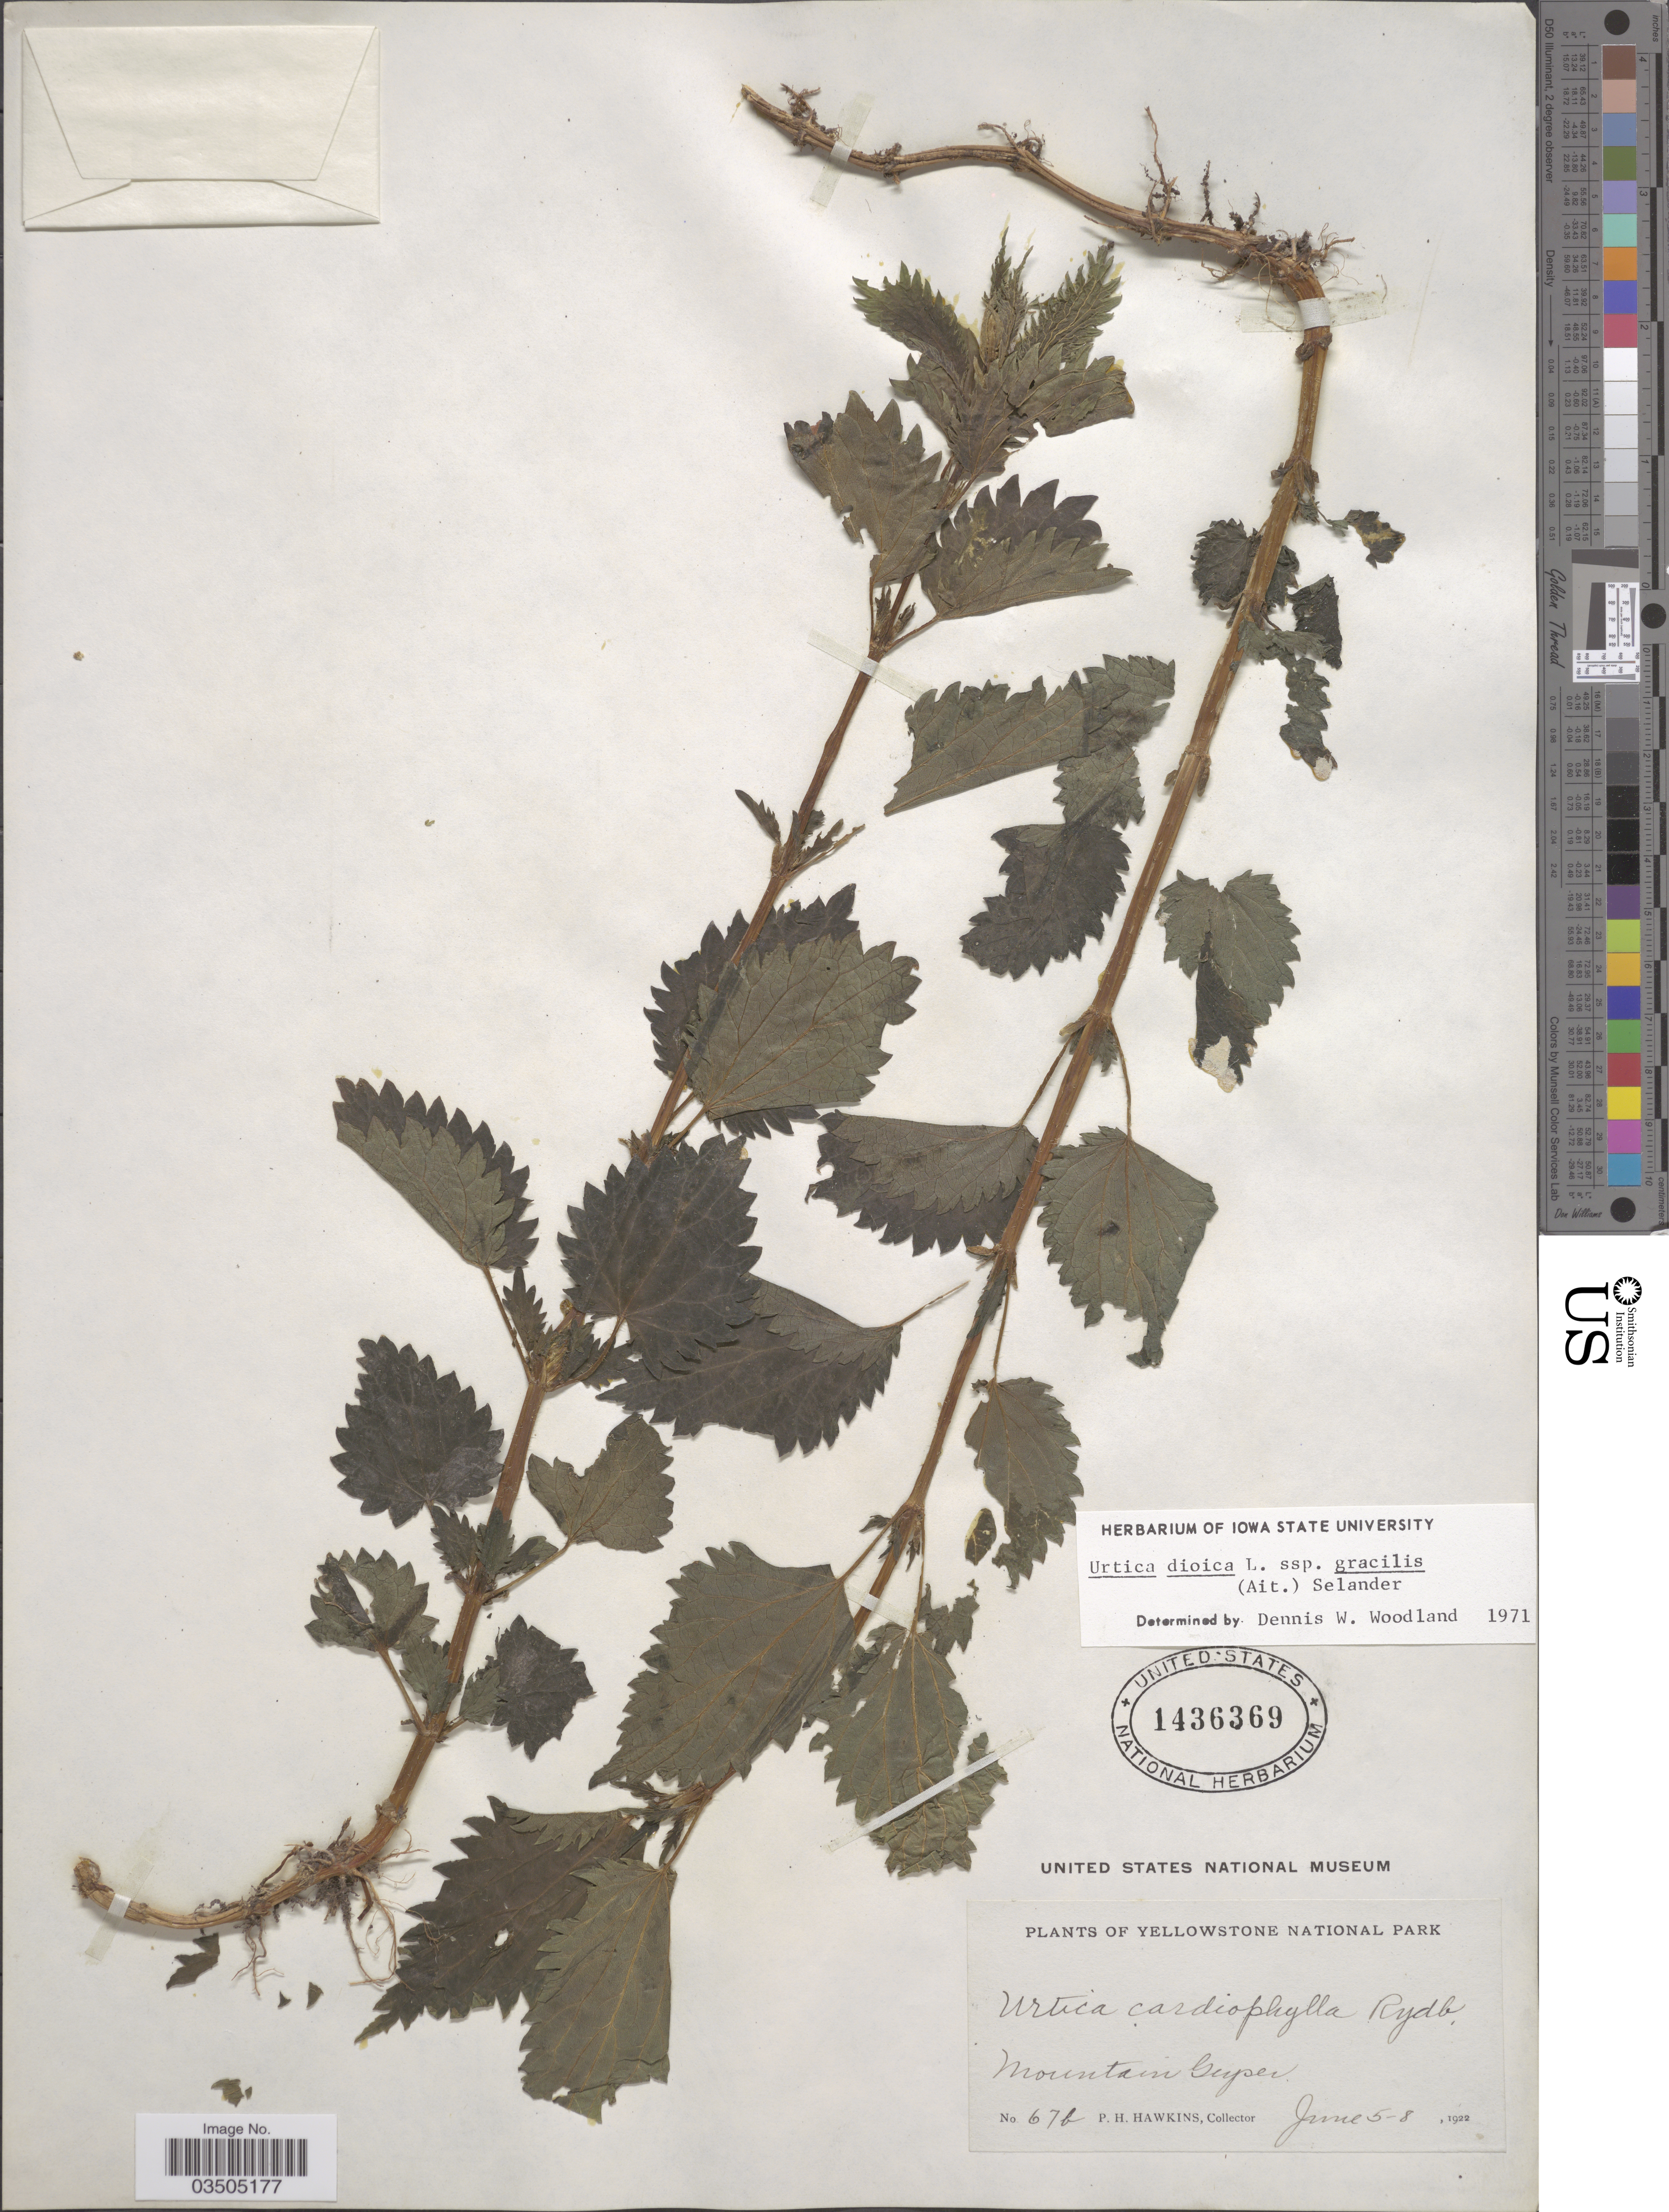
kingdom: Plantae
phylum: Tracheophyta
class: Magnoliopsida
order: Rosales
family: Urticaceae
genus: Urtica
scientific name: Urtica dioica subsp. gracilis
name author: L.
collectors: P. Hawkins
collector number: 67b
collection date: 1922-06-05/1922-06-08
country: United States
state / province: Wyoming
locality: Yellowstone National Park. Mountain Geyser.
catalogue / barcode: US 1436369